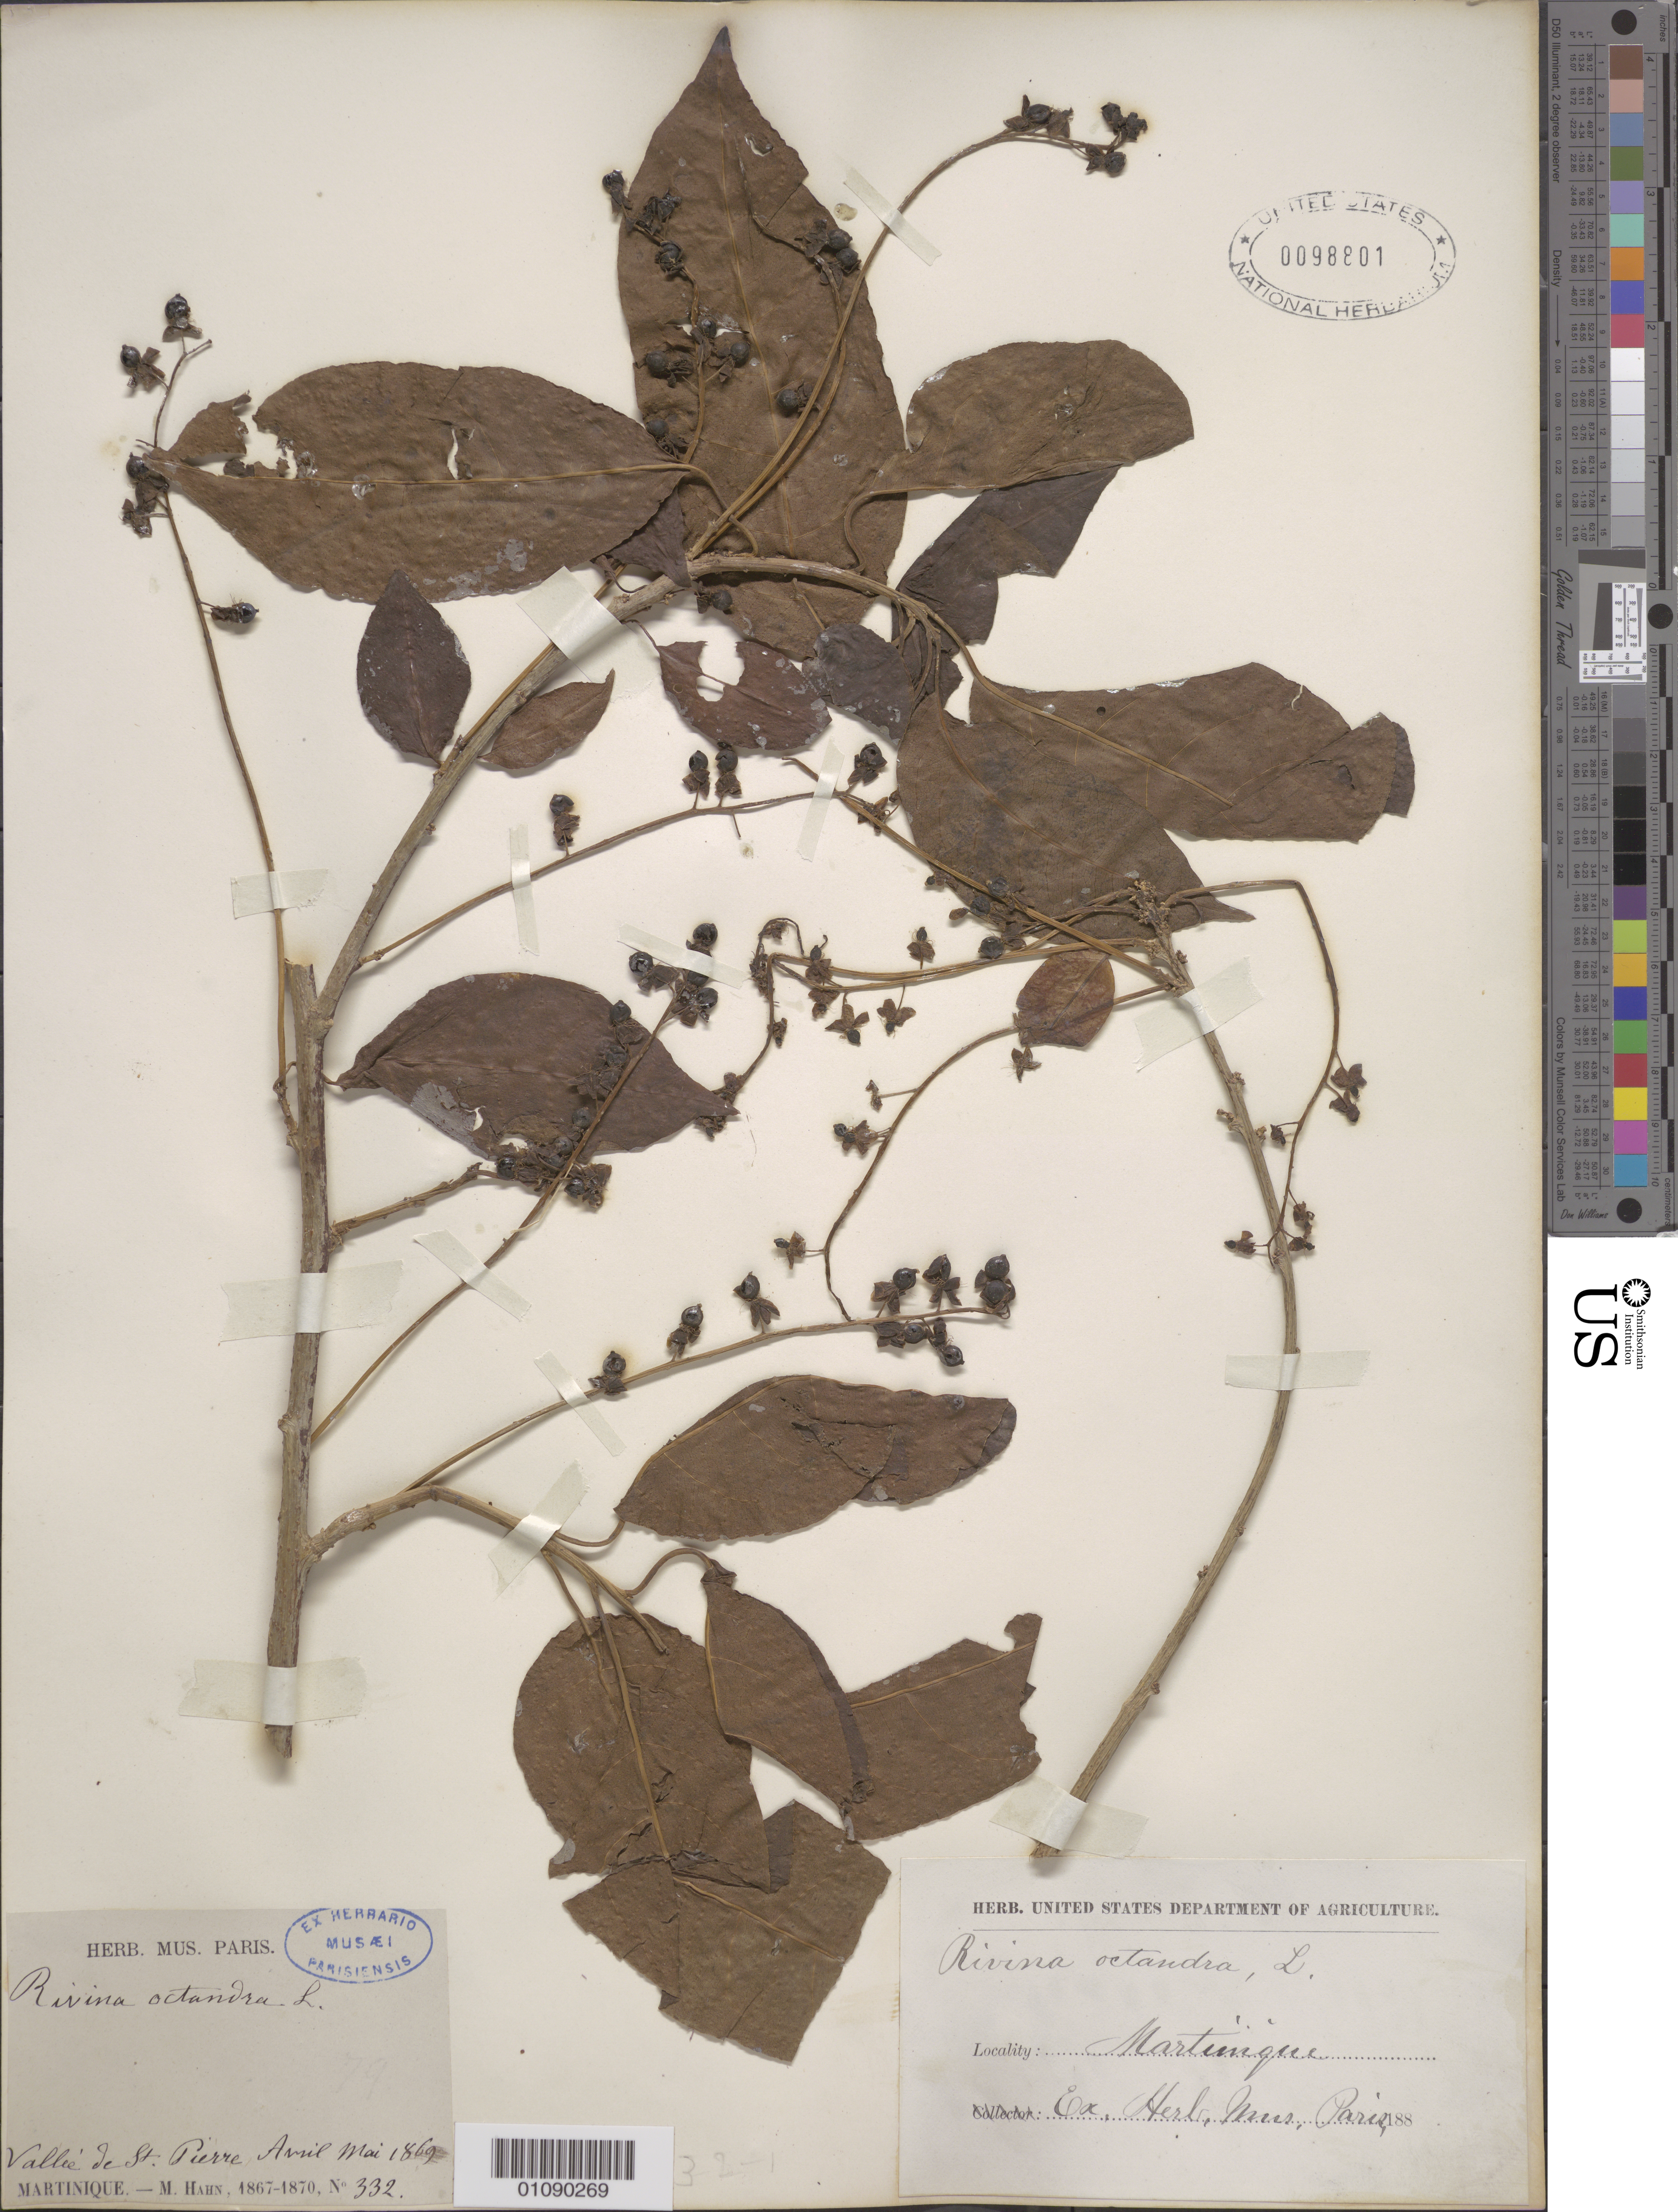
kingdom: Plantae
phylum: Tracheophyta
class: Magnoliopsida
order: Caryophyllales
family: Phytolaccaceae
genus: Trichostigma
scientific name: Trichostigma octandrum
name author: (L.) H. Walter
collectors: M. Hahn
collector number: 332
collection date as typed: Apr 1869 to -- May 1869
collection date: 1869-04/1869-05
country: Martinique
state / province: Saint-Pierre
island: Martinique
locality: Vallee de St. Pierre.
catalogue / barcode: US 98801